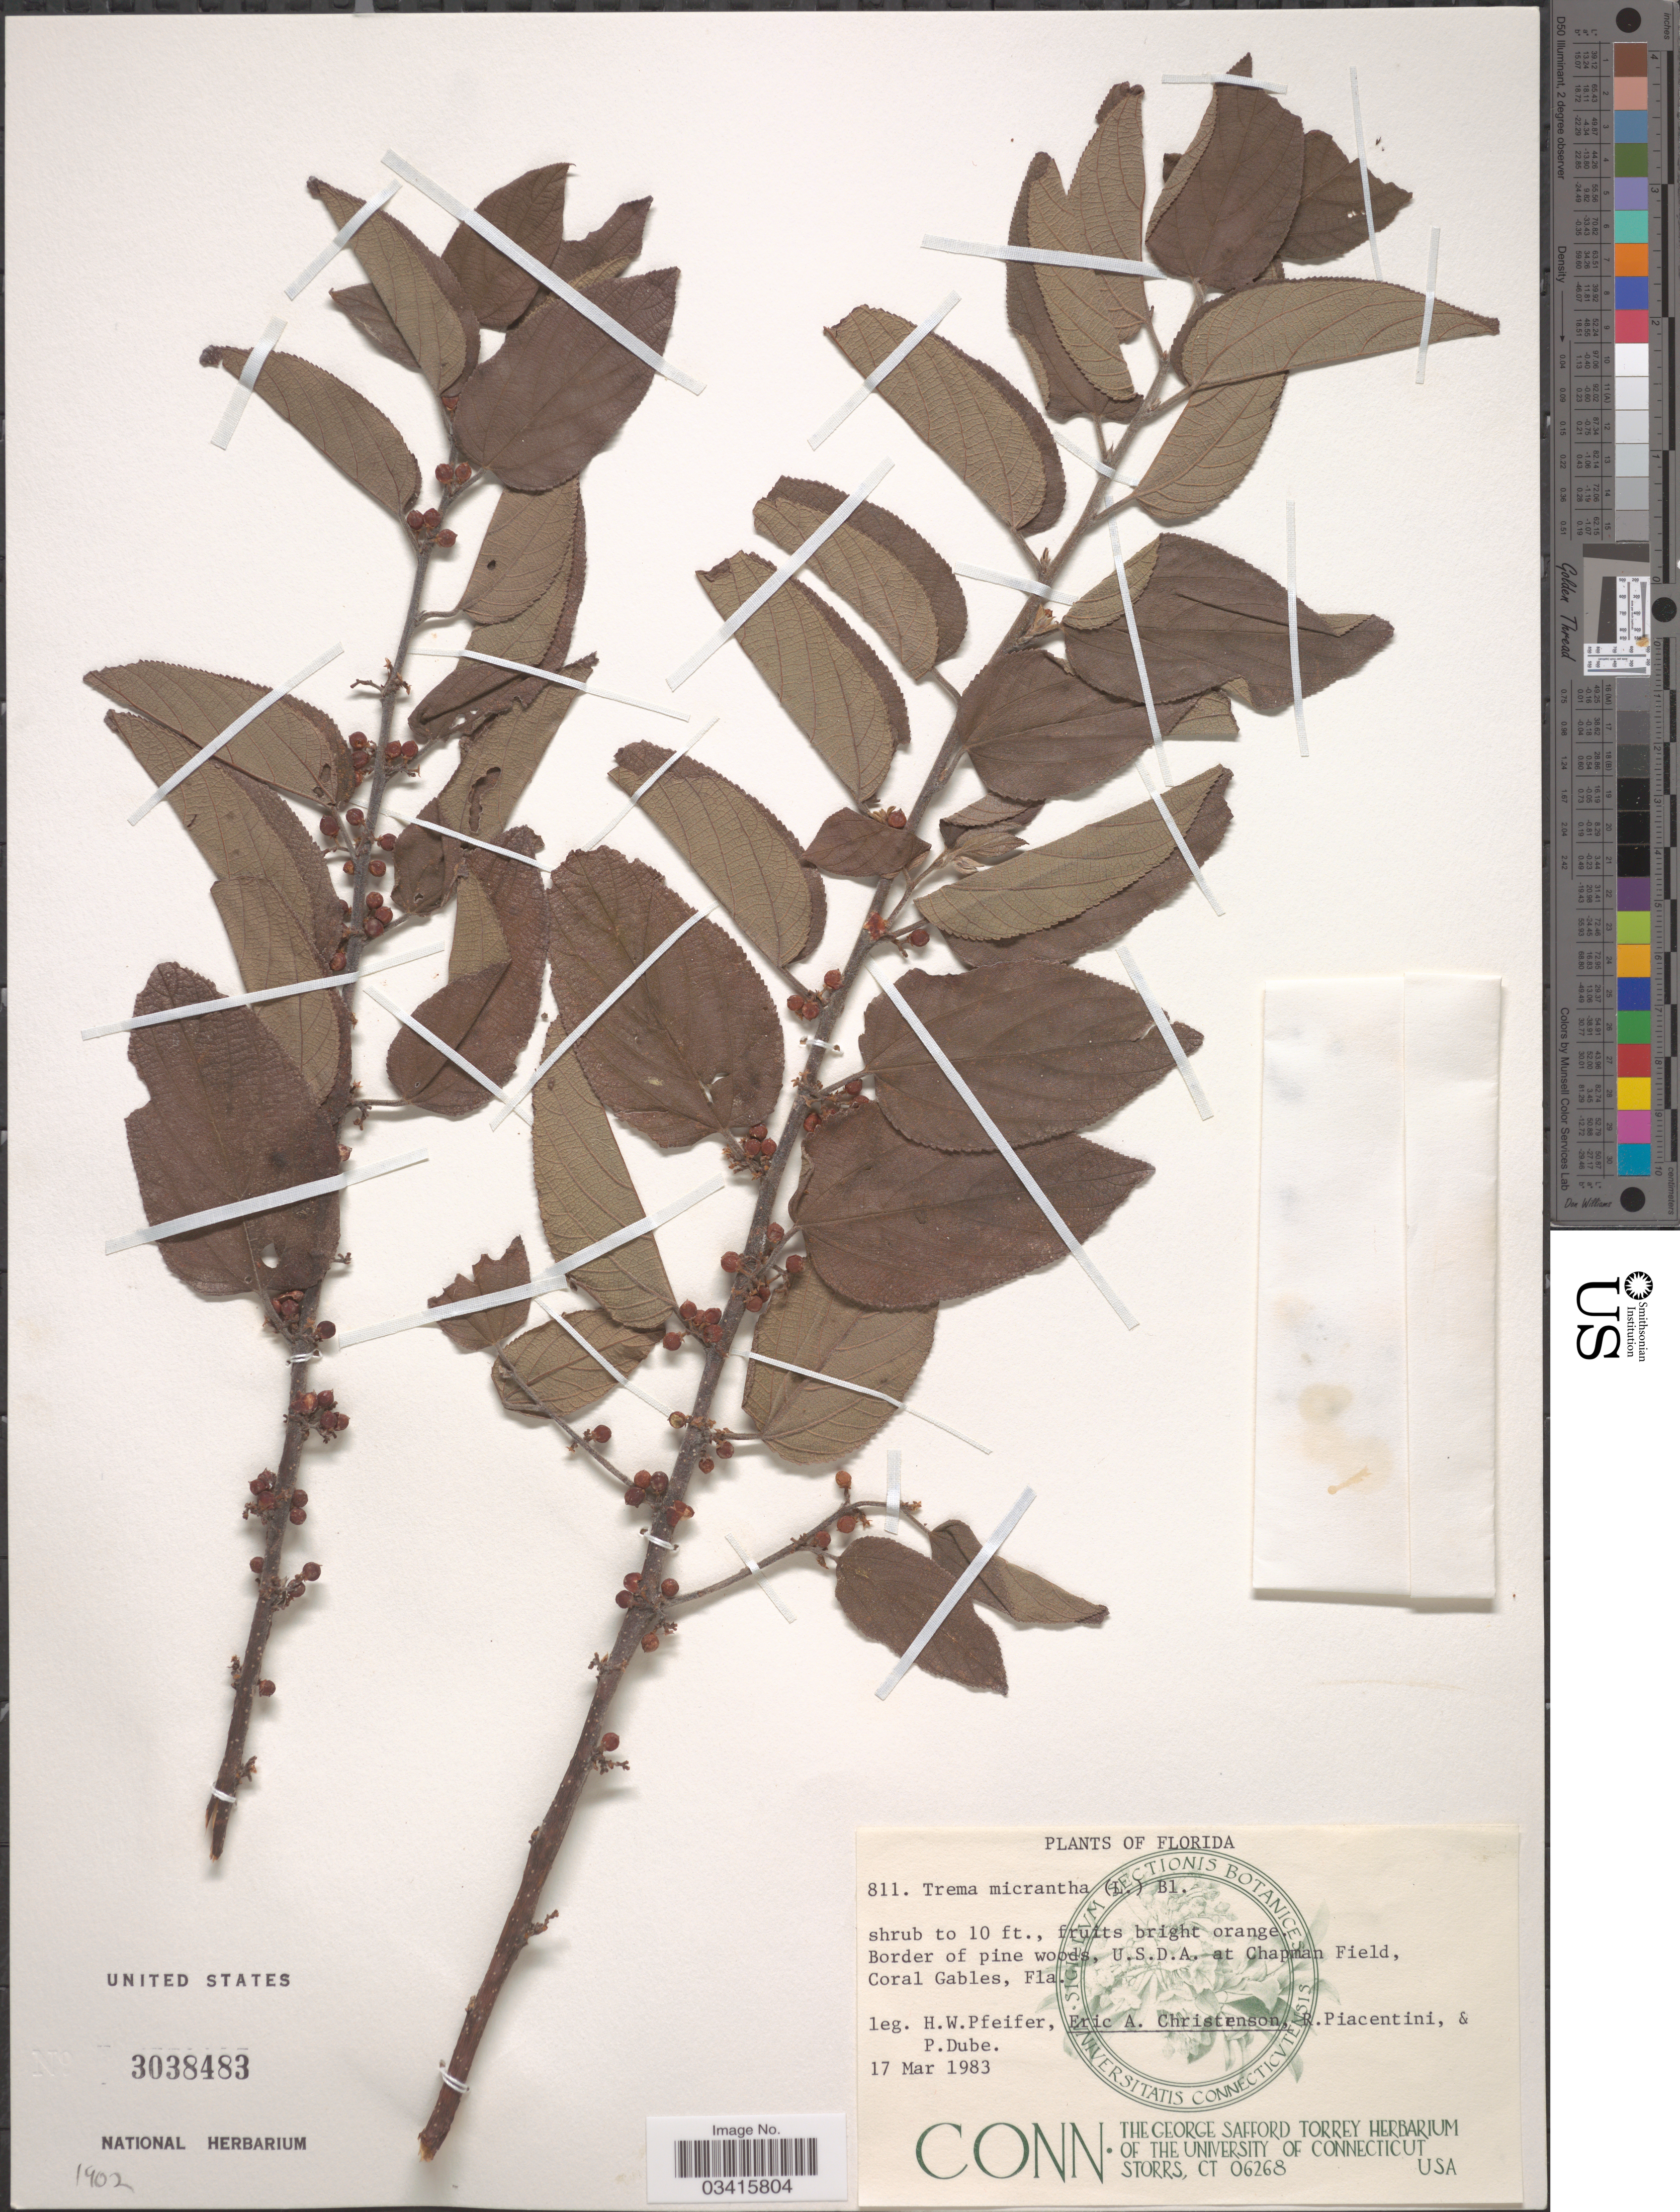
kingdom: Plantae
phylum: Tracheophyta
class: Magnoliopsida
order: Rosales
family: Cannabaceae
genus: Trema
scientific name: Trema floridanum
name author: Britton ex Small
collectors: H. W. Pfeifer, E. A. Christenson, R. Piacentini & P. Dube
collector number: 811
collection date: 1983-03-17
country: United States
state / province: Florida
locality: Border of pine woods, U.S.D.A. at Chapman Field, Coral Gables.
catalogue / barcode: US 3038483